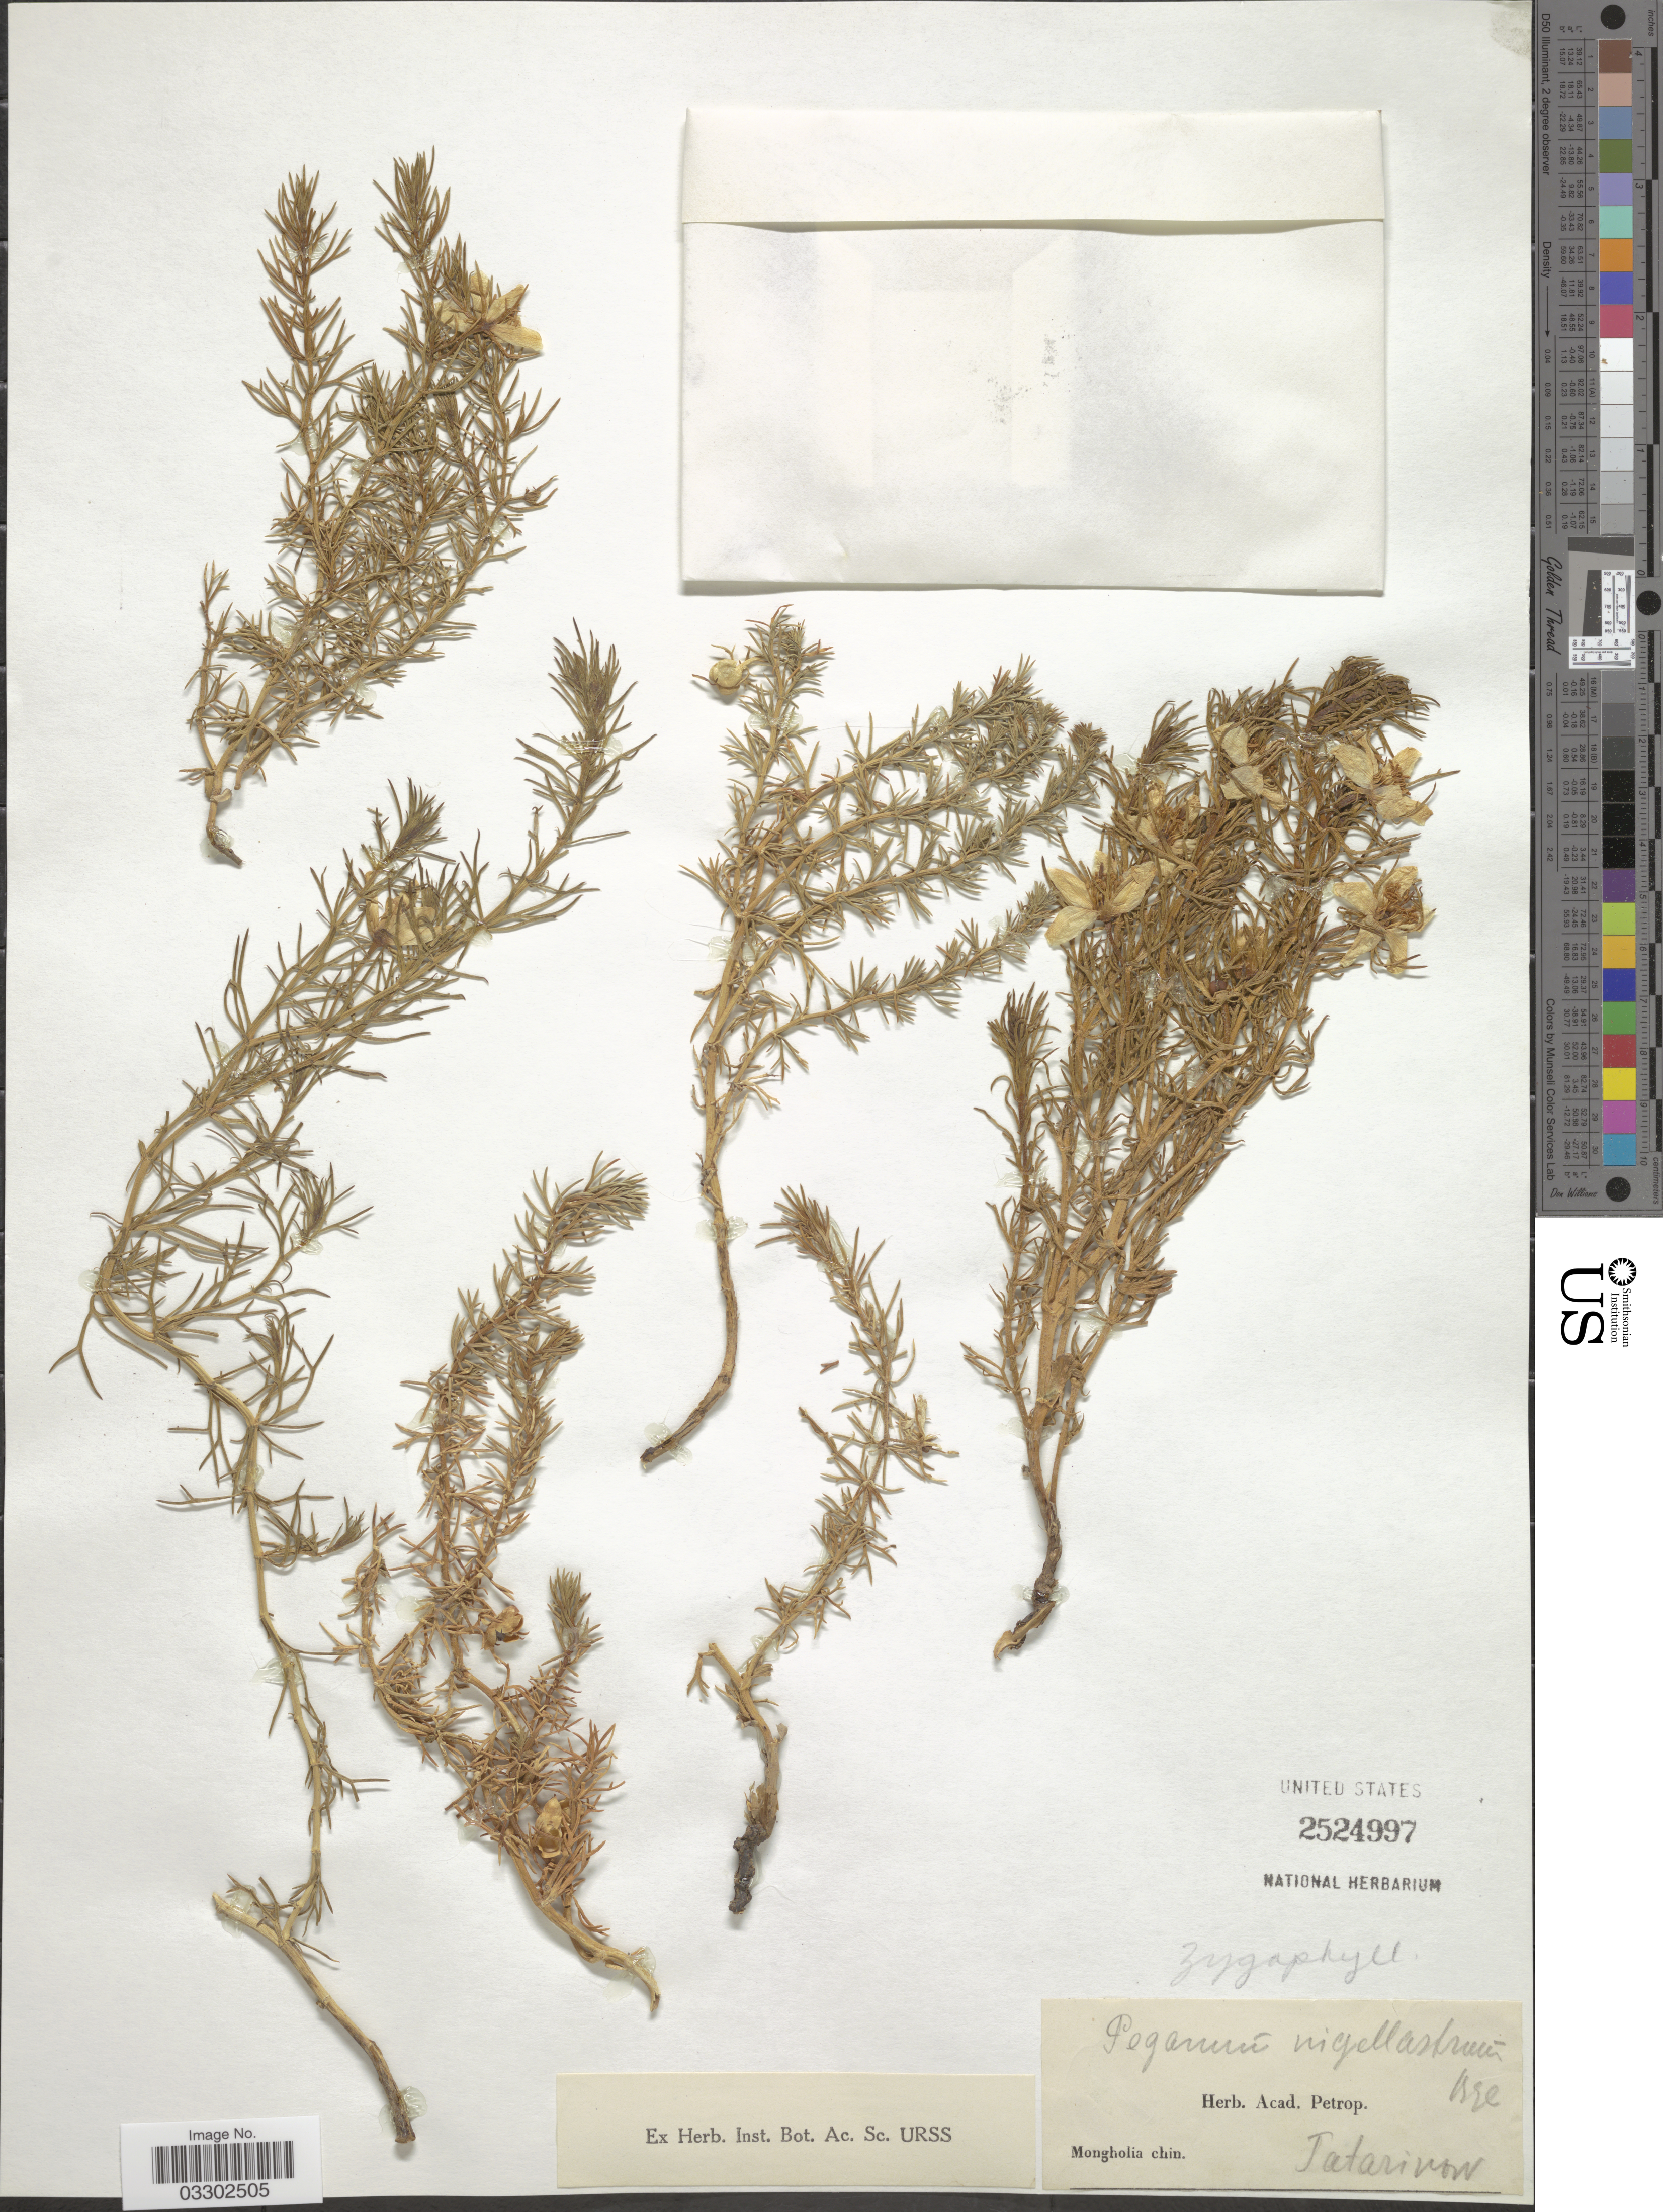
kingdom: Plantae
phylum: Tracheophyta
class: Magnoliopsida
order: Sapindales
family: Tetradiclidaceae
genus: Peganum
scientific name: Peganum nigellastrum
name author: Bunge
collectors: -. Tatarinow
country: China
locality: Mongholia chin.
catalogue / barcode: US 2524997